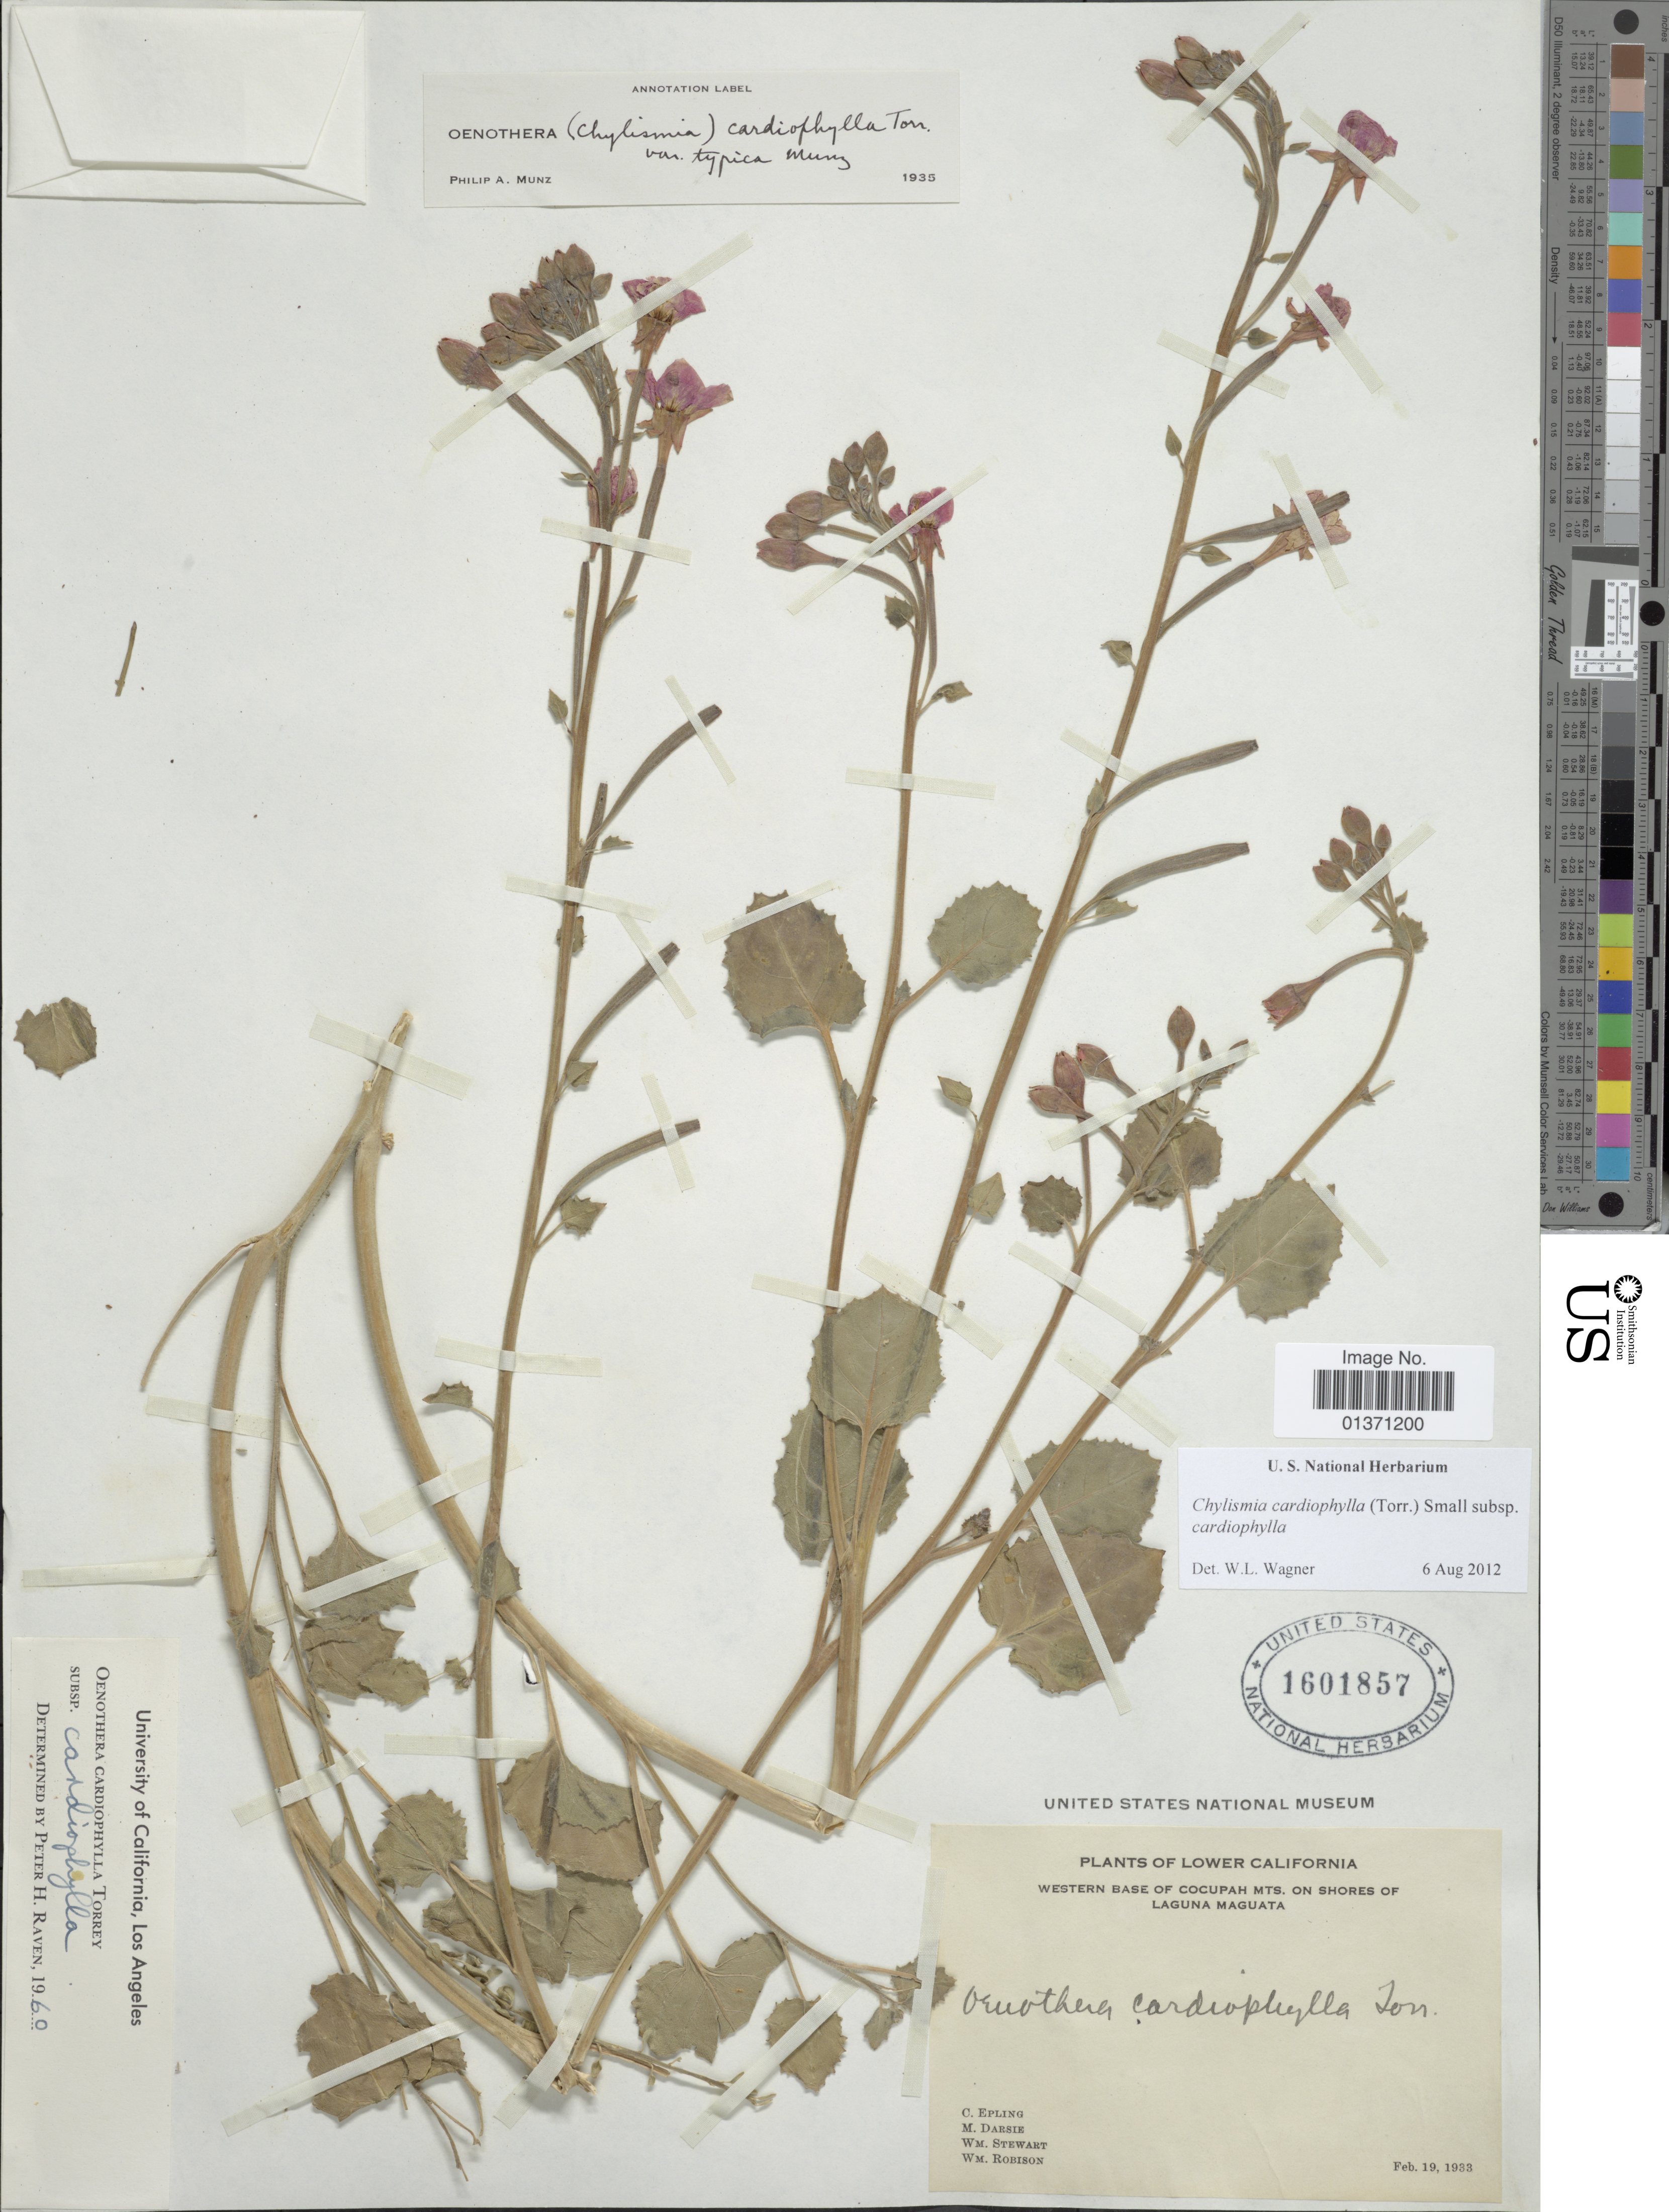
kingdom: Plantae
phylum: Tracheophyta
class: Magnoliopsida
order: Myrtales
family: Onagraceae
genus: Chylismia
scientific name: Chylismia cardiophylla subsp. cardiophylla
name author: (Torr.) Small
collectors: C. C. Epling, M. Darsie, W. Stewart & W. Robison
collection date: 1933-02-19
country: Mexico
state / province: Baja California Norte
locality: Western base of Cocupah Mts. on shores of Laguna Maguata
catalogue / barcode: US 1601857